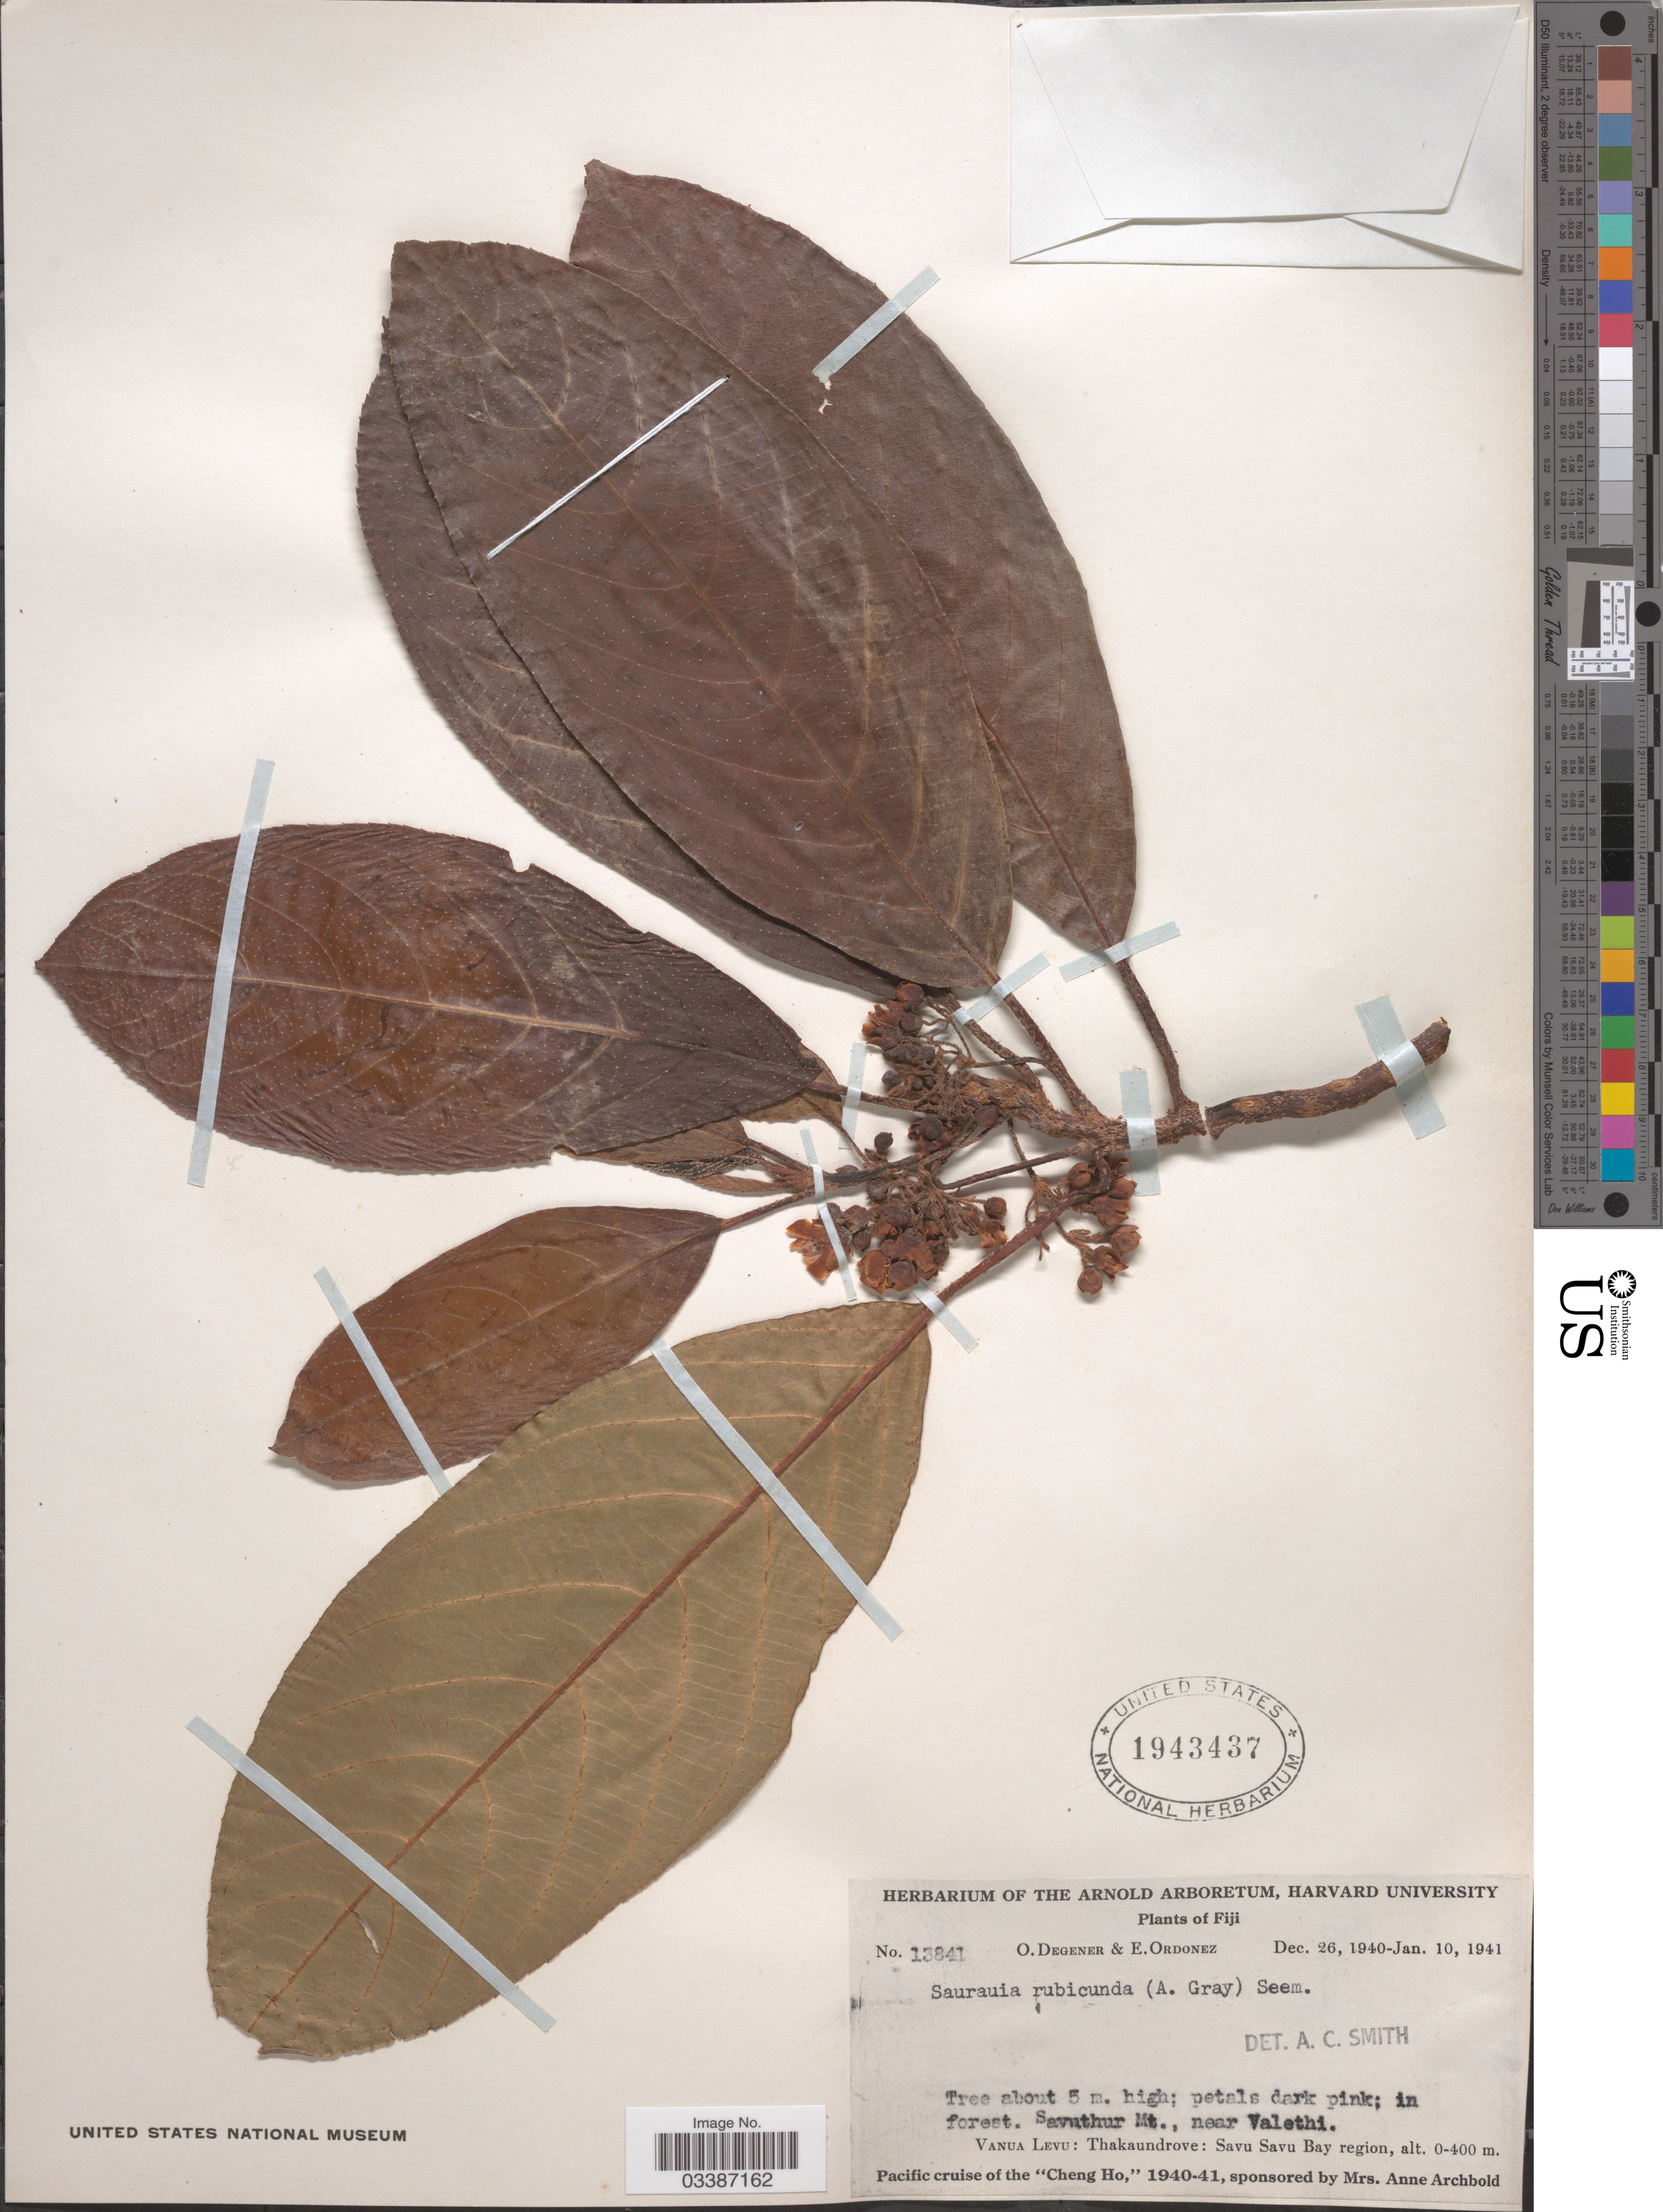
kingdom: Plantae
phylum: Tracheophyta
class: Magnoliopsida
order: Ericales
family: Actinidiaceae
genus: Saurauia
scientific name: Saurauia rubicunda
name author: Seem.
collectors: O. Degener & E. Ordonez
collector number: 13841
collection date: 1940-12-26/1941-01-10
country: Fiji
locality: Savuthur Mt., near Valethi. Vanua Levu: Thakaundrove: Savu Savu Bay region.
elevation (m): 0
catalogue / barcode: US 1943437